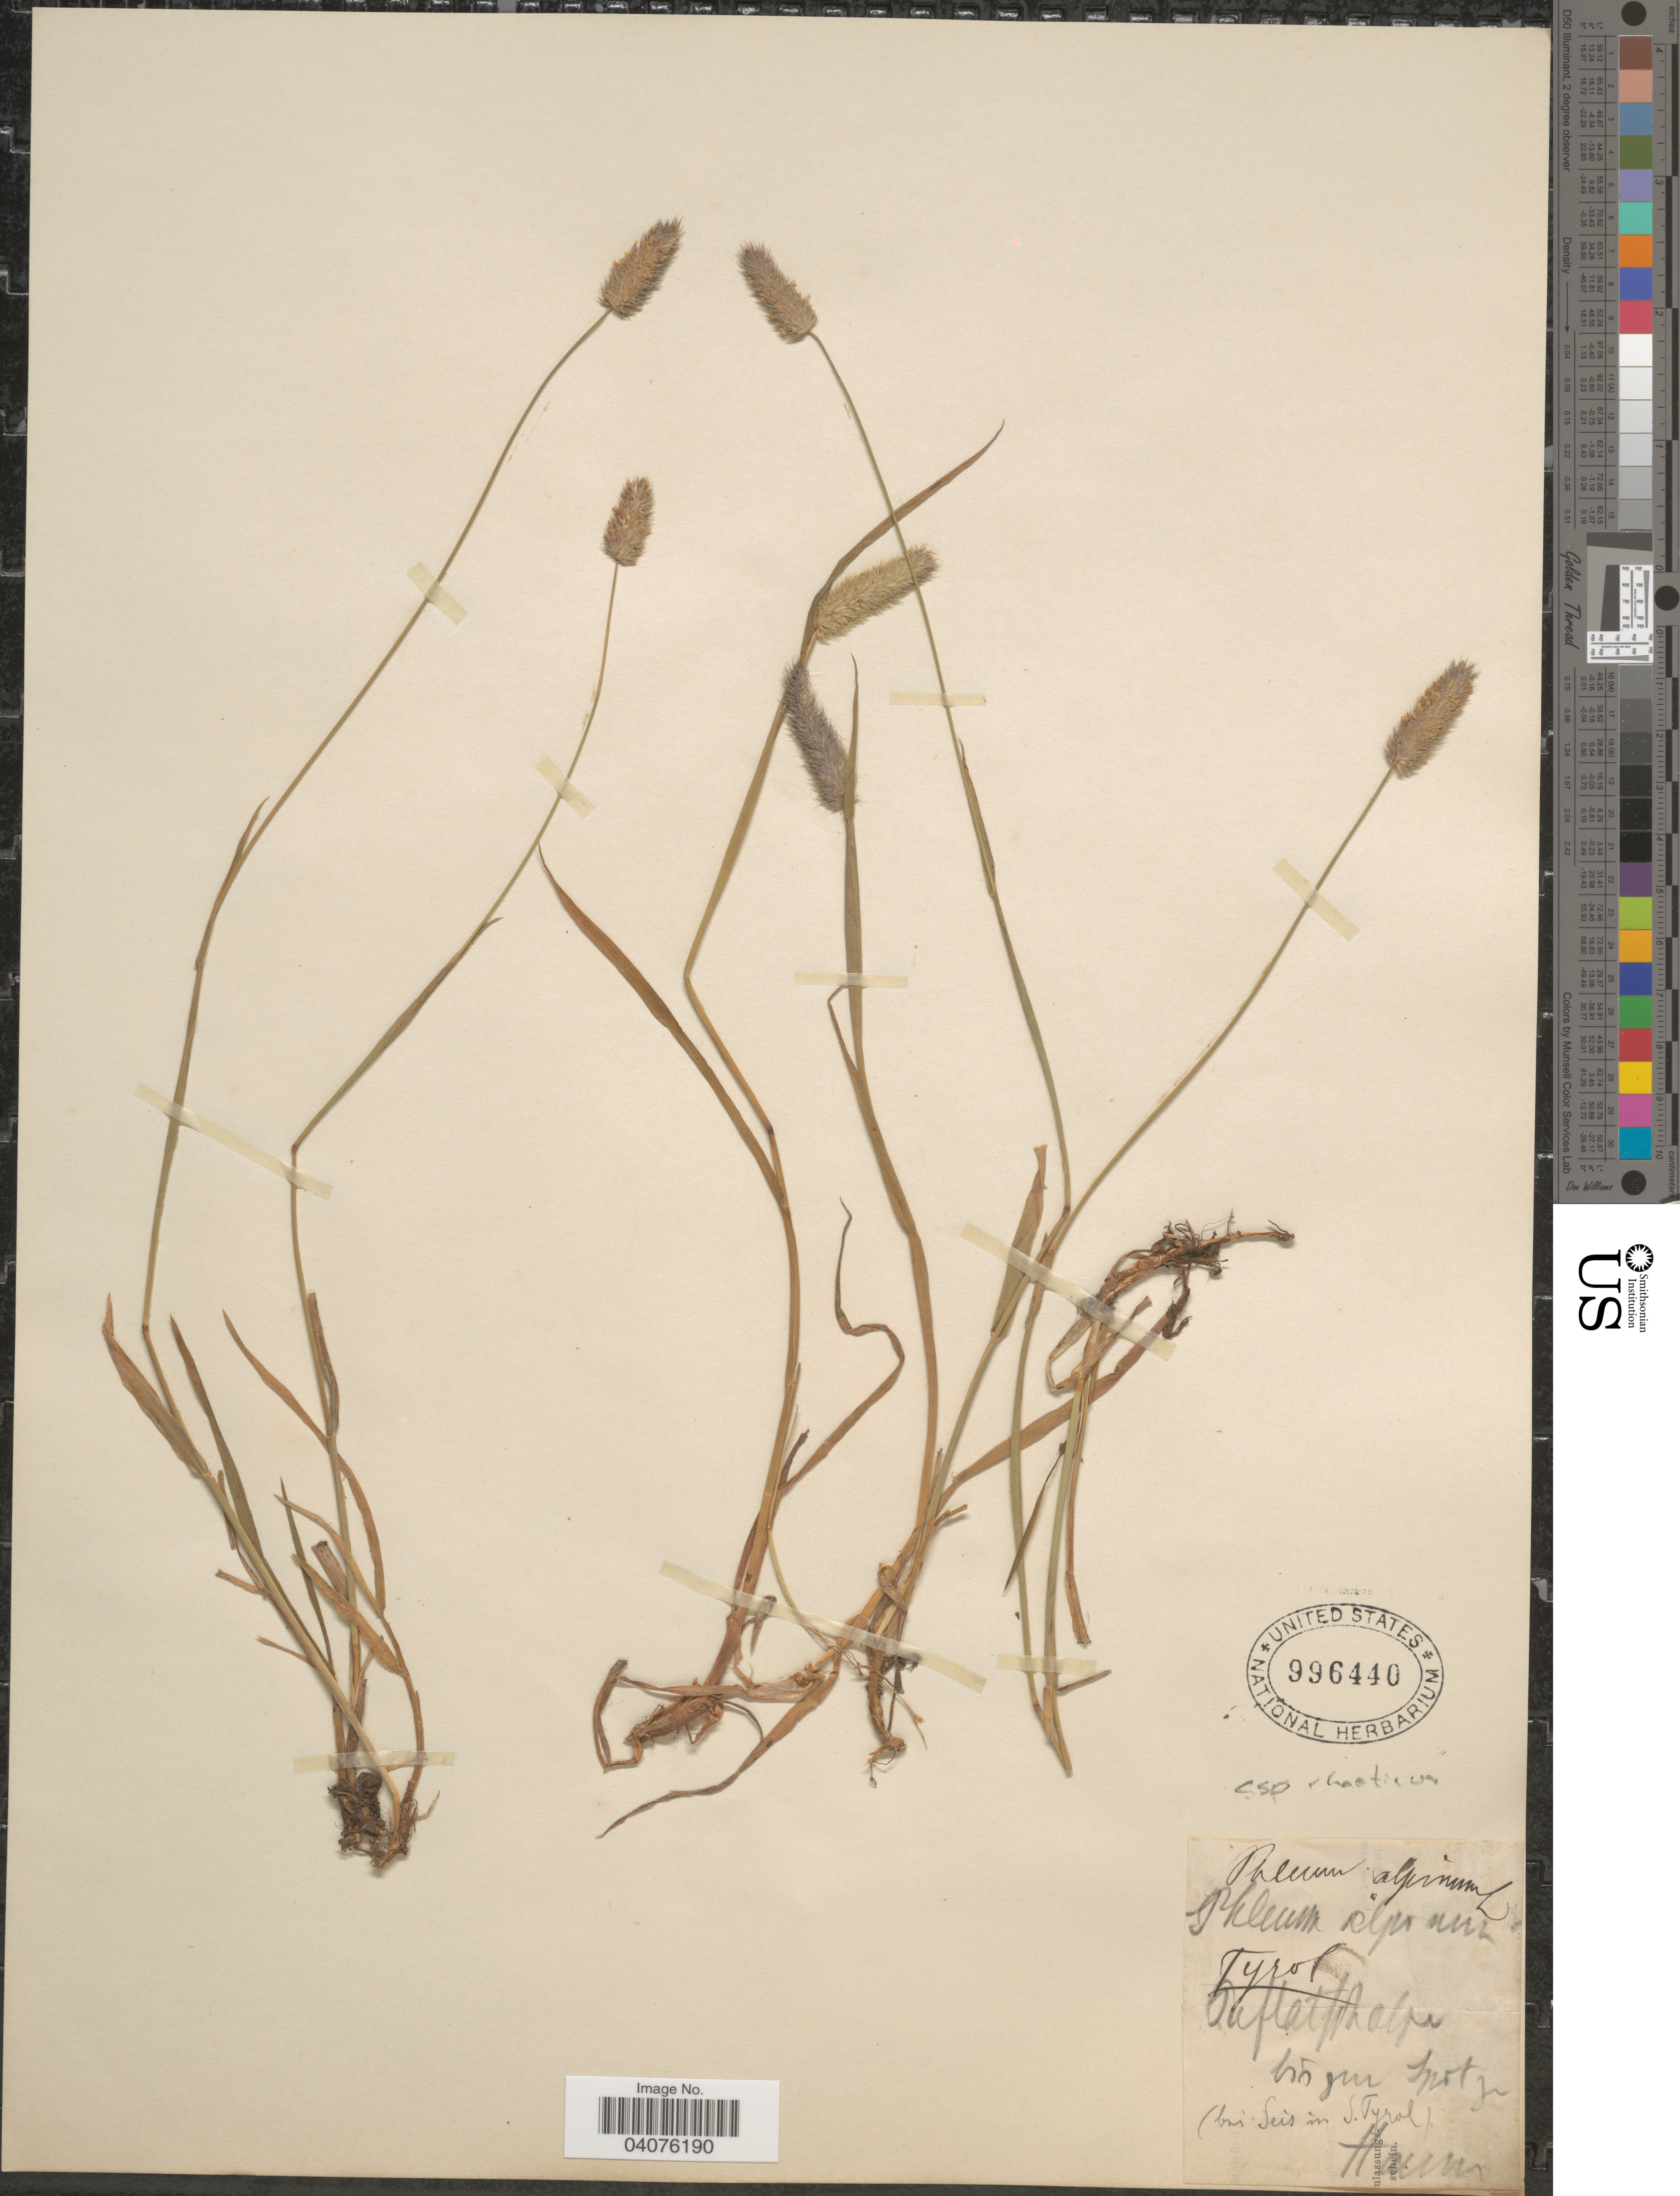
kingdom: Plantae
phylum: Tracheophyta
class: Liliopsida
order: Poales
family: Poaceae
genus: Phleum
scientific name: Phleum alpinum subsp. rhaeticum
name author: Humphries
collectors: H. Haum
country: Austria / Italy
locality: Tyrol. (Bois Seis in S. Tyrol.)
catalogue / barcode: US 996440